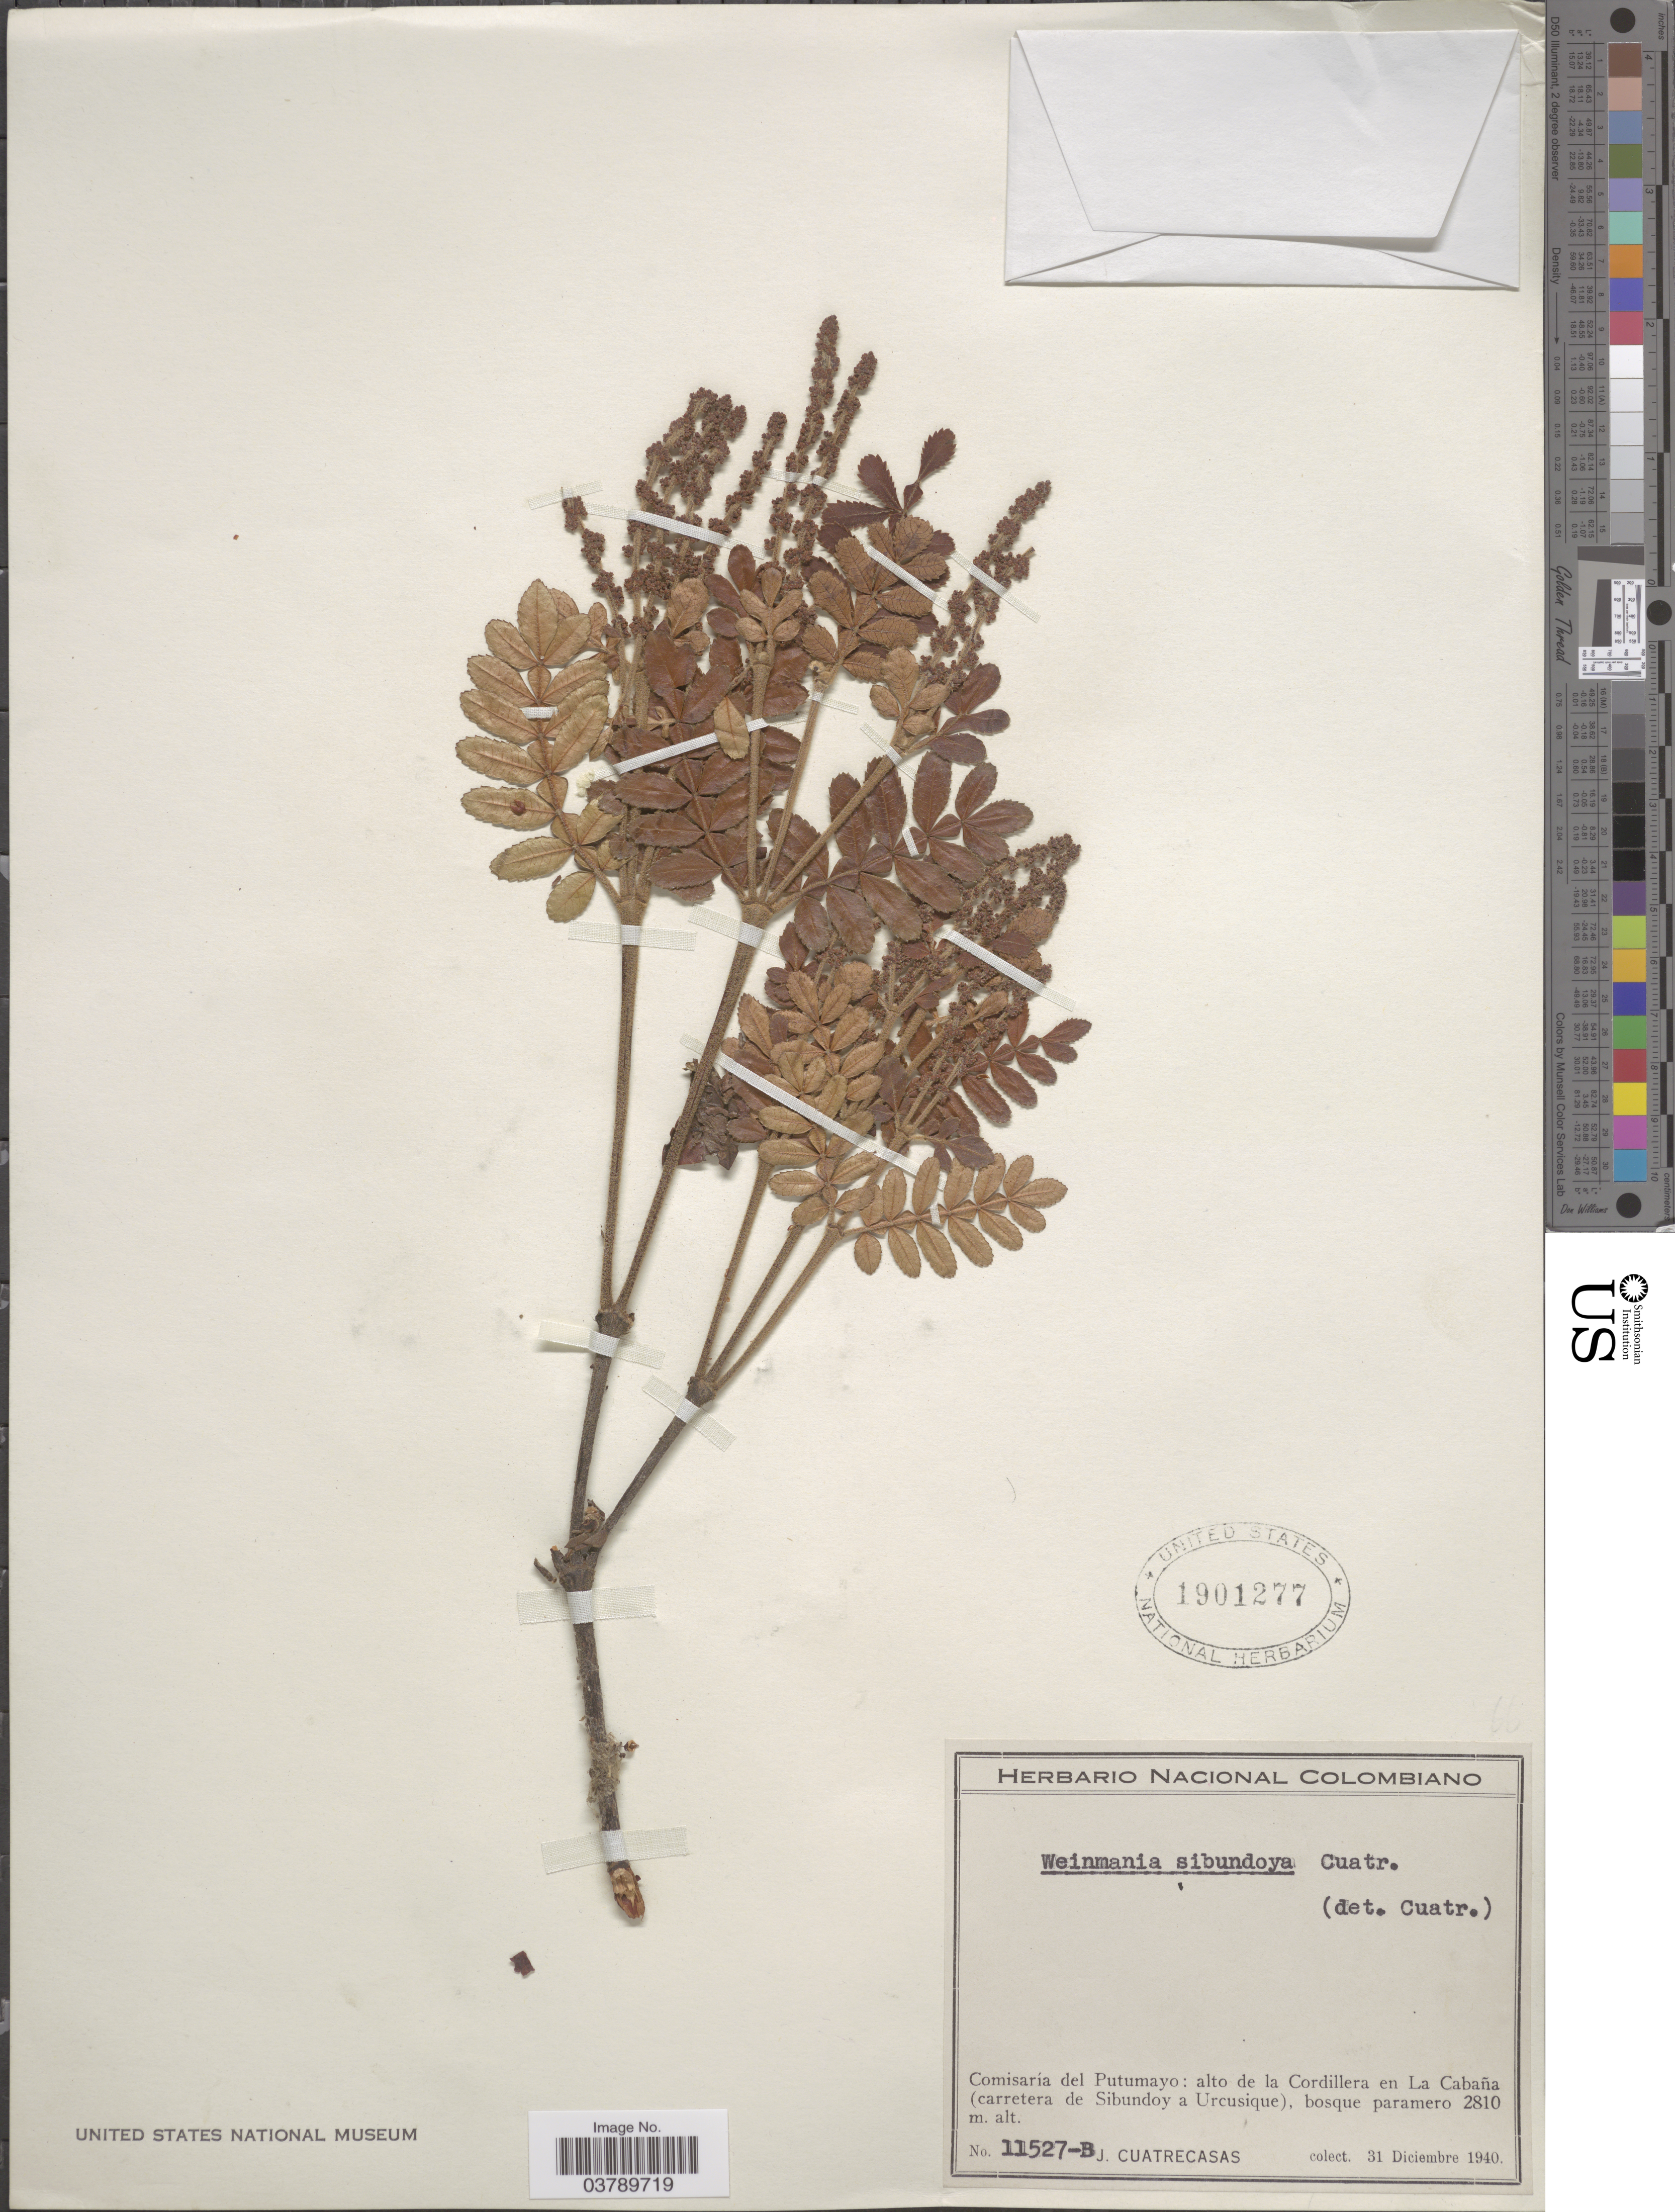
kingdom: Plantae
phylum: Tracheophyta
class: Magnoliopsida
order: Oxalidales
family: Cunoniaceae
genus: Weinmannia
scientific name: Weinmannia sibundoya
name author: Cuatrec.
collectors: J. Cuatrecasas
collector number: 11527-B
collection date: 1940-12-31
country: Colombia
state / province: Putumayo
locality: Comisaría del Putumayo: alto de la Cordillera en la Cabaña (carretera de Sibundoy a Urcusique).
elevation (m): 2810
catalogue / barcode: US 1901277